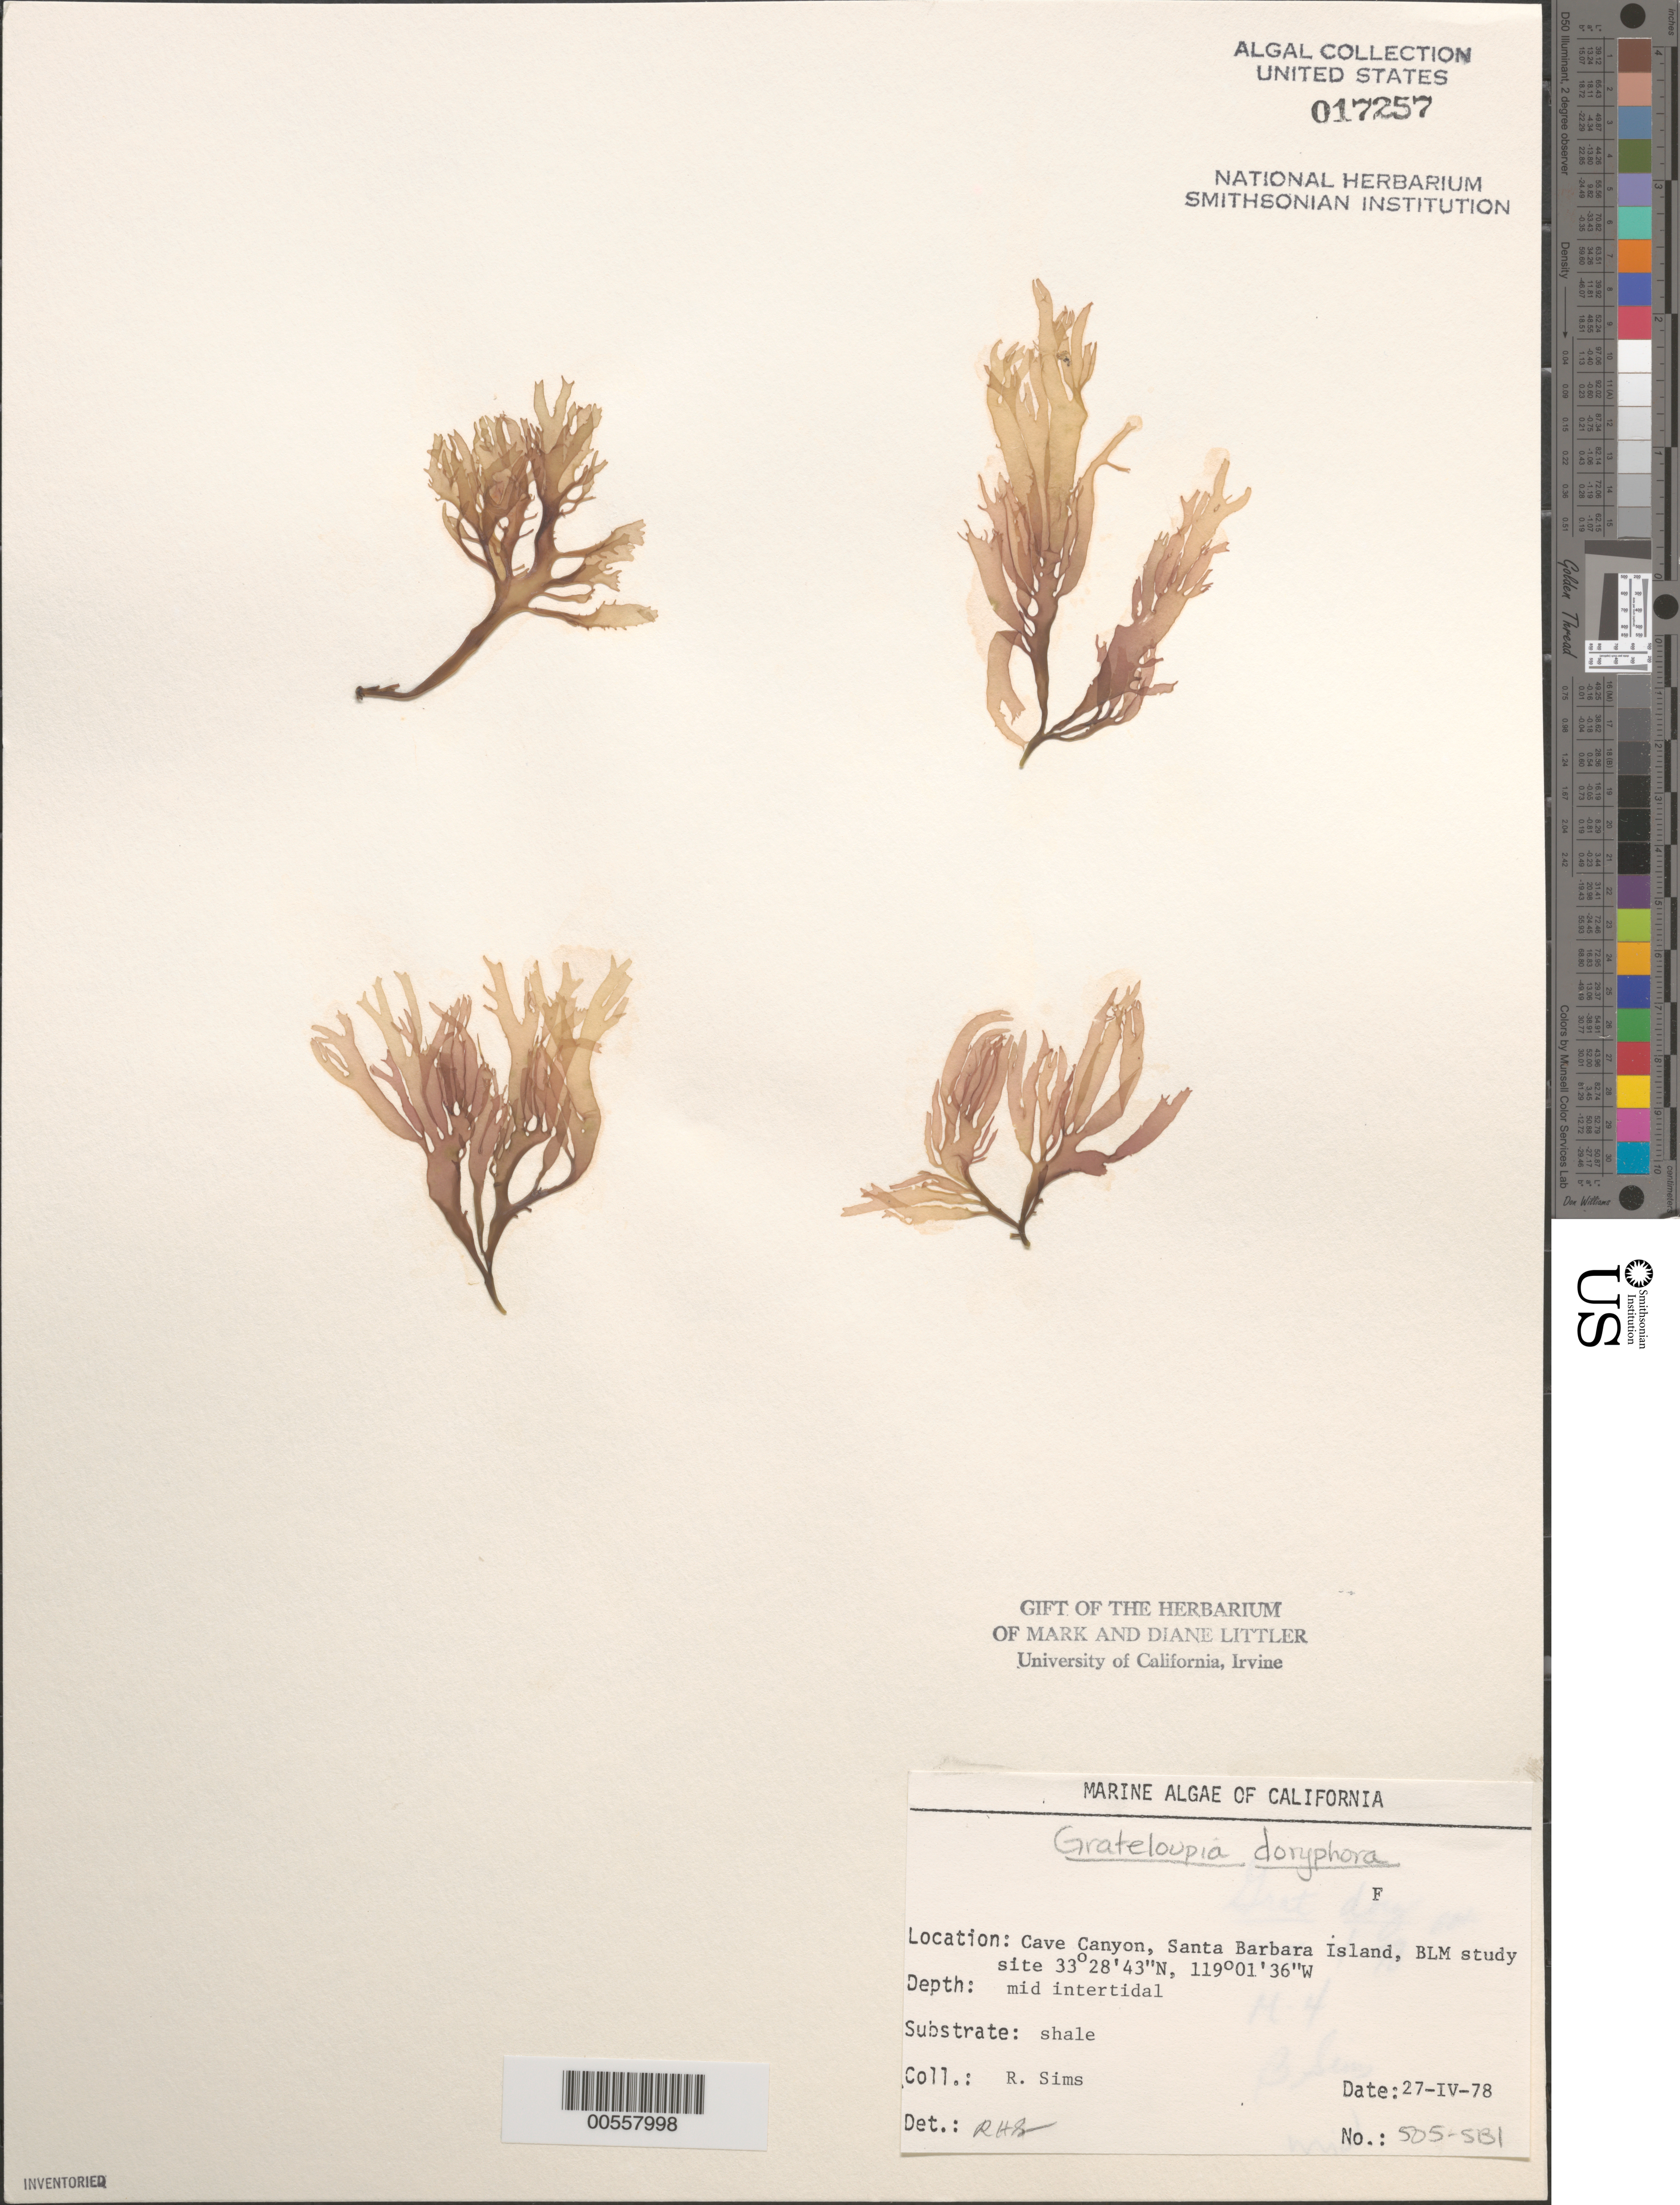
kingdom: Plantae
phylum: Rhodophyta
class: Florideophyceae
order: Halymeniales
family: Halymeniaceae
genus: Grateloupia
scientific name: Grateloupia doryphora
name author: (Mont.) Howe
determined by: Sims, Robert H.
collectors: R. H. Sims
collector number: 505-SBI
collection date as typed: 27 Apr 1978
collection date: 1978-04-27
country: United States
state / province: California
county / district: Santa Barbara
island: Santa Barbara Island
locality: Cave Canyon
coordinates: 33 28' 43" N, 119 01' 36" W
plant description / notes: BLM-SOCALBIGHT Rocky Intertidal Survey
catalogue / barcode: US 17257